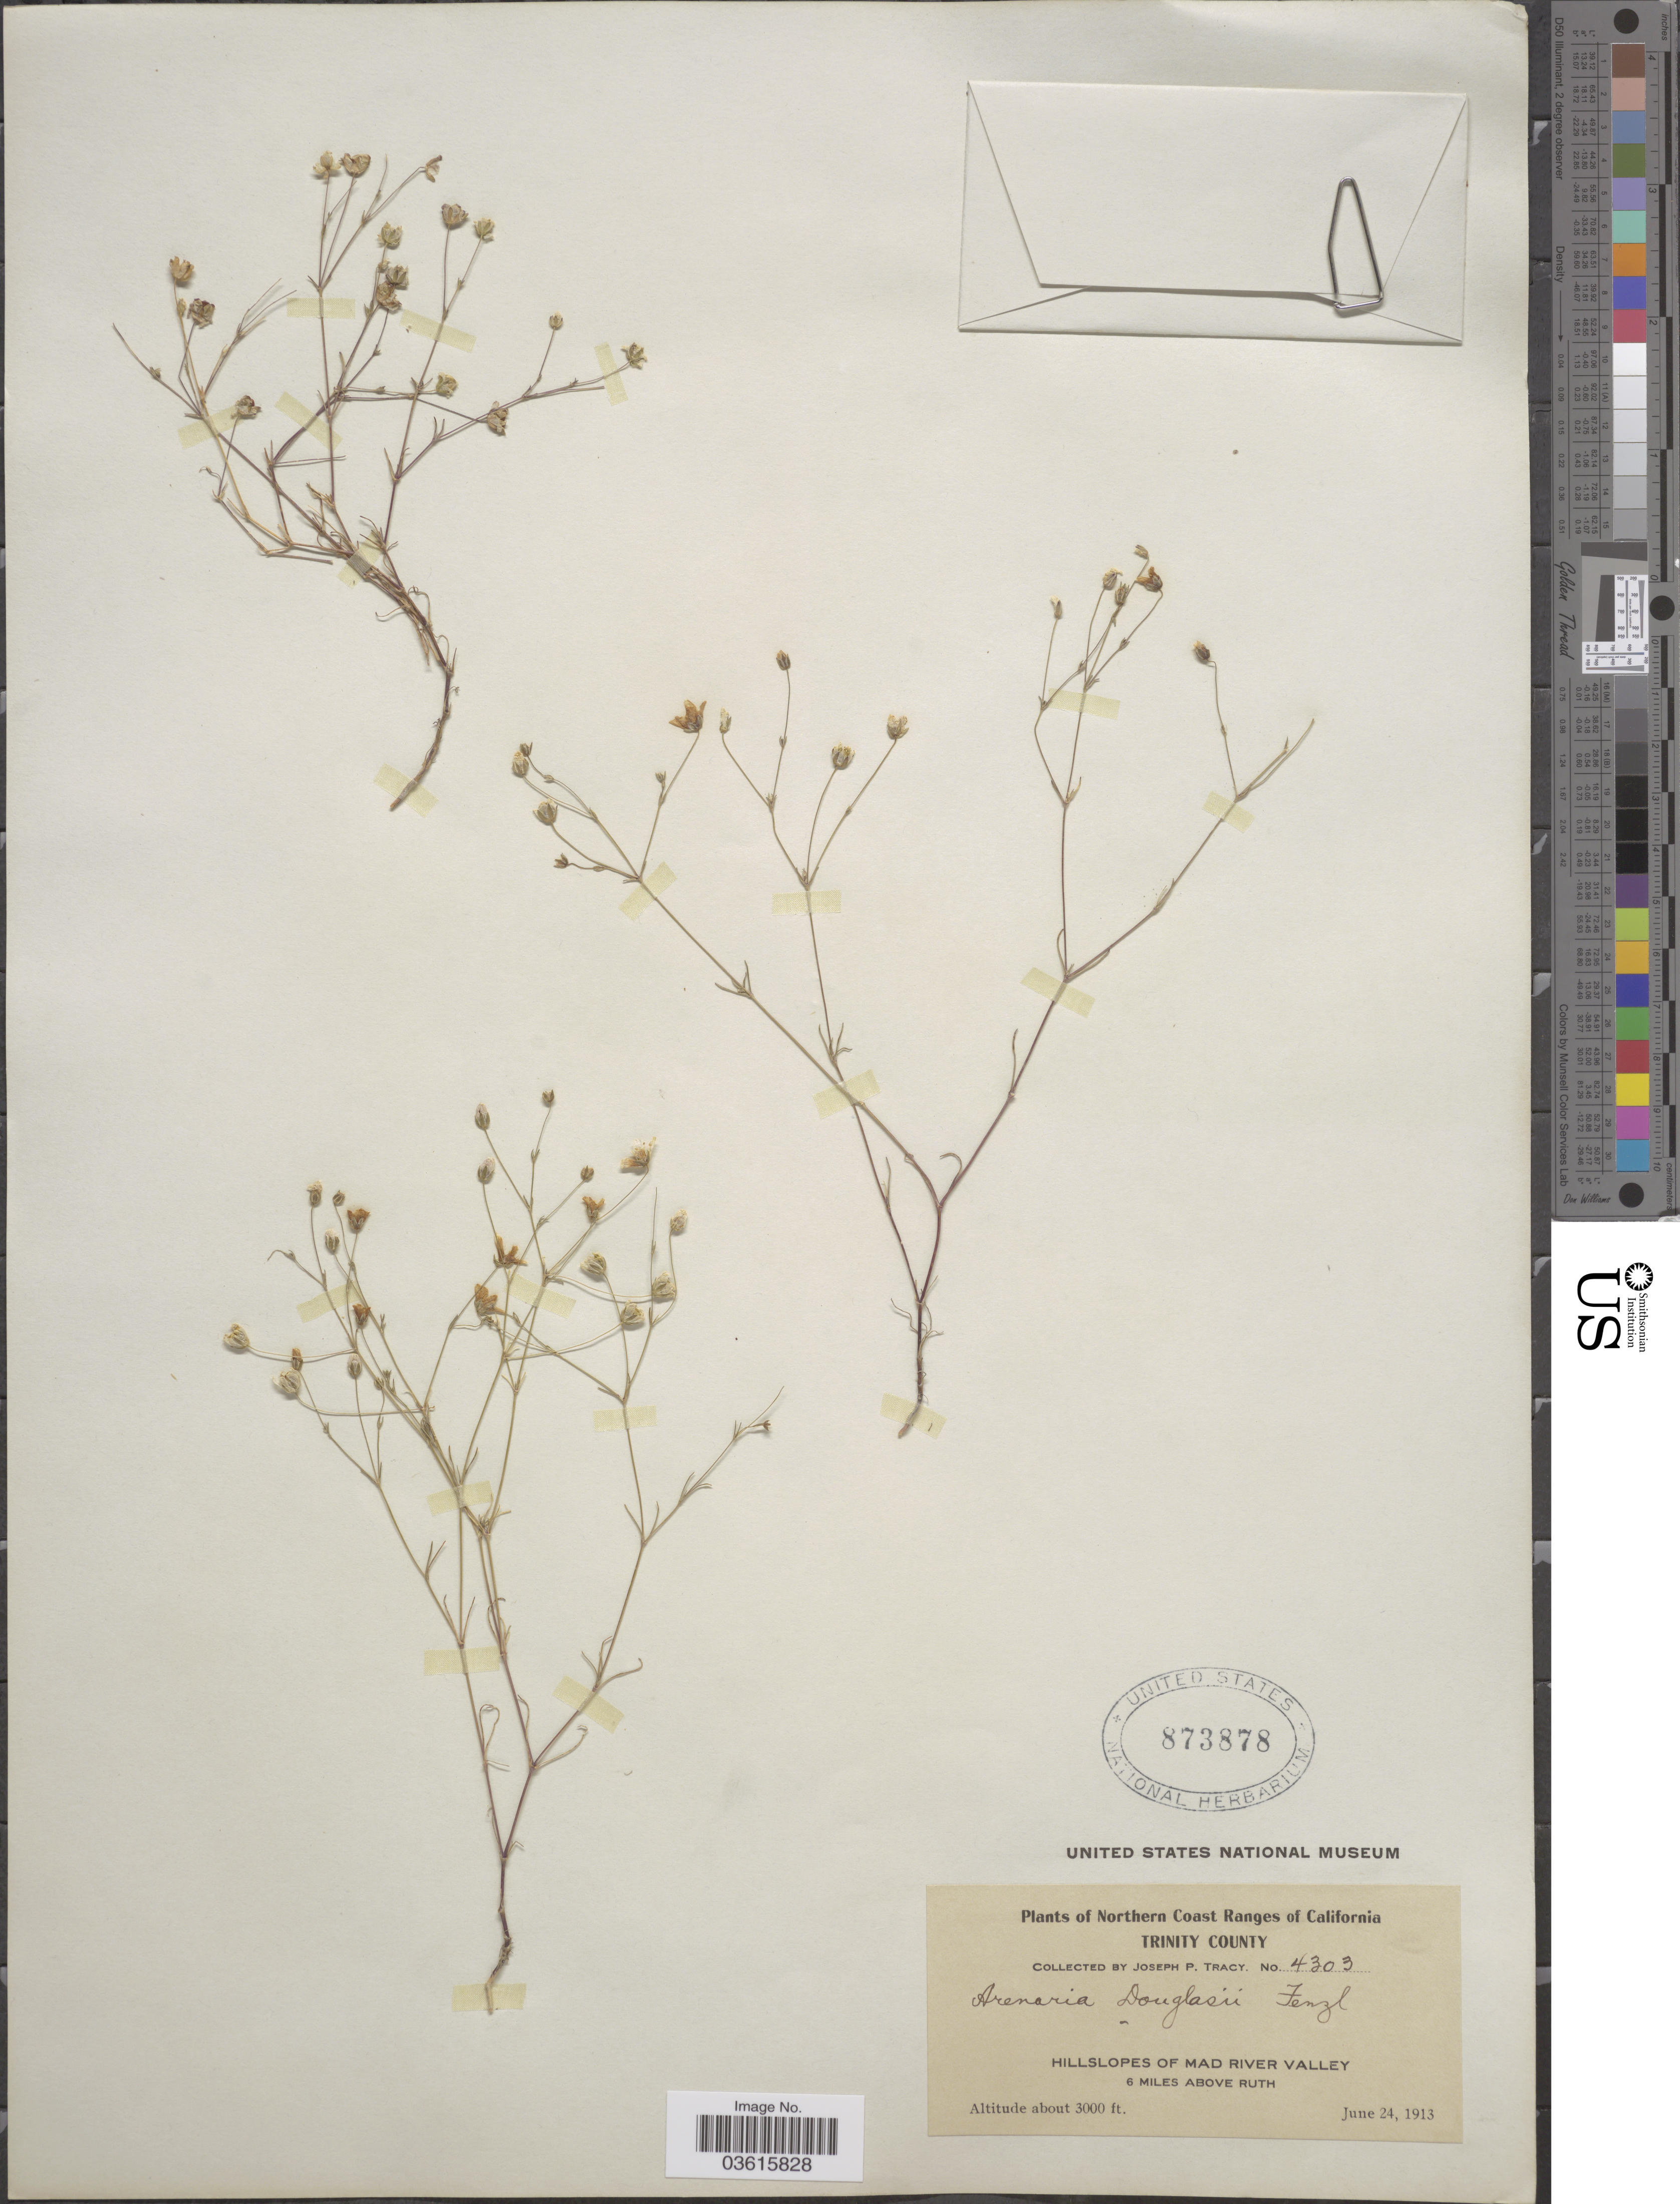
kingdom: Plantae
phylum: Tracheophyta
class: Magnoliopsida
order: Caryophyllales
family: Caryophyllaceae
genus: Minuartia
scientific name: Minuartia douglasii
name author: Mattf.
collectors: J. Tracy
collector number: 4303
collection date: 1913-06-24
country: United States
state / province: California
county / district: Trinity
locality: Northern Coast Ranges of California. Trinity County. Hillslopes of Mad River Valley 6 miles above Ruth.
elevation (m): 914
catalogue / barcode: US 873878